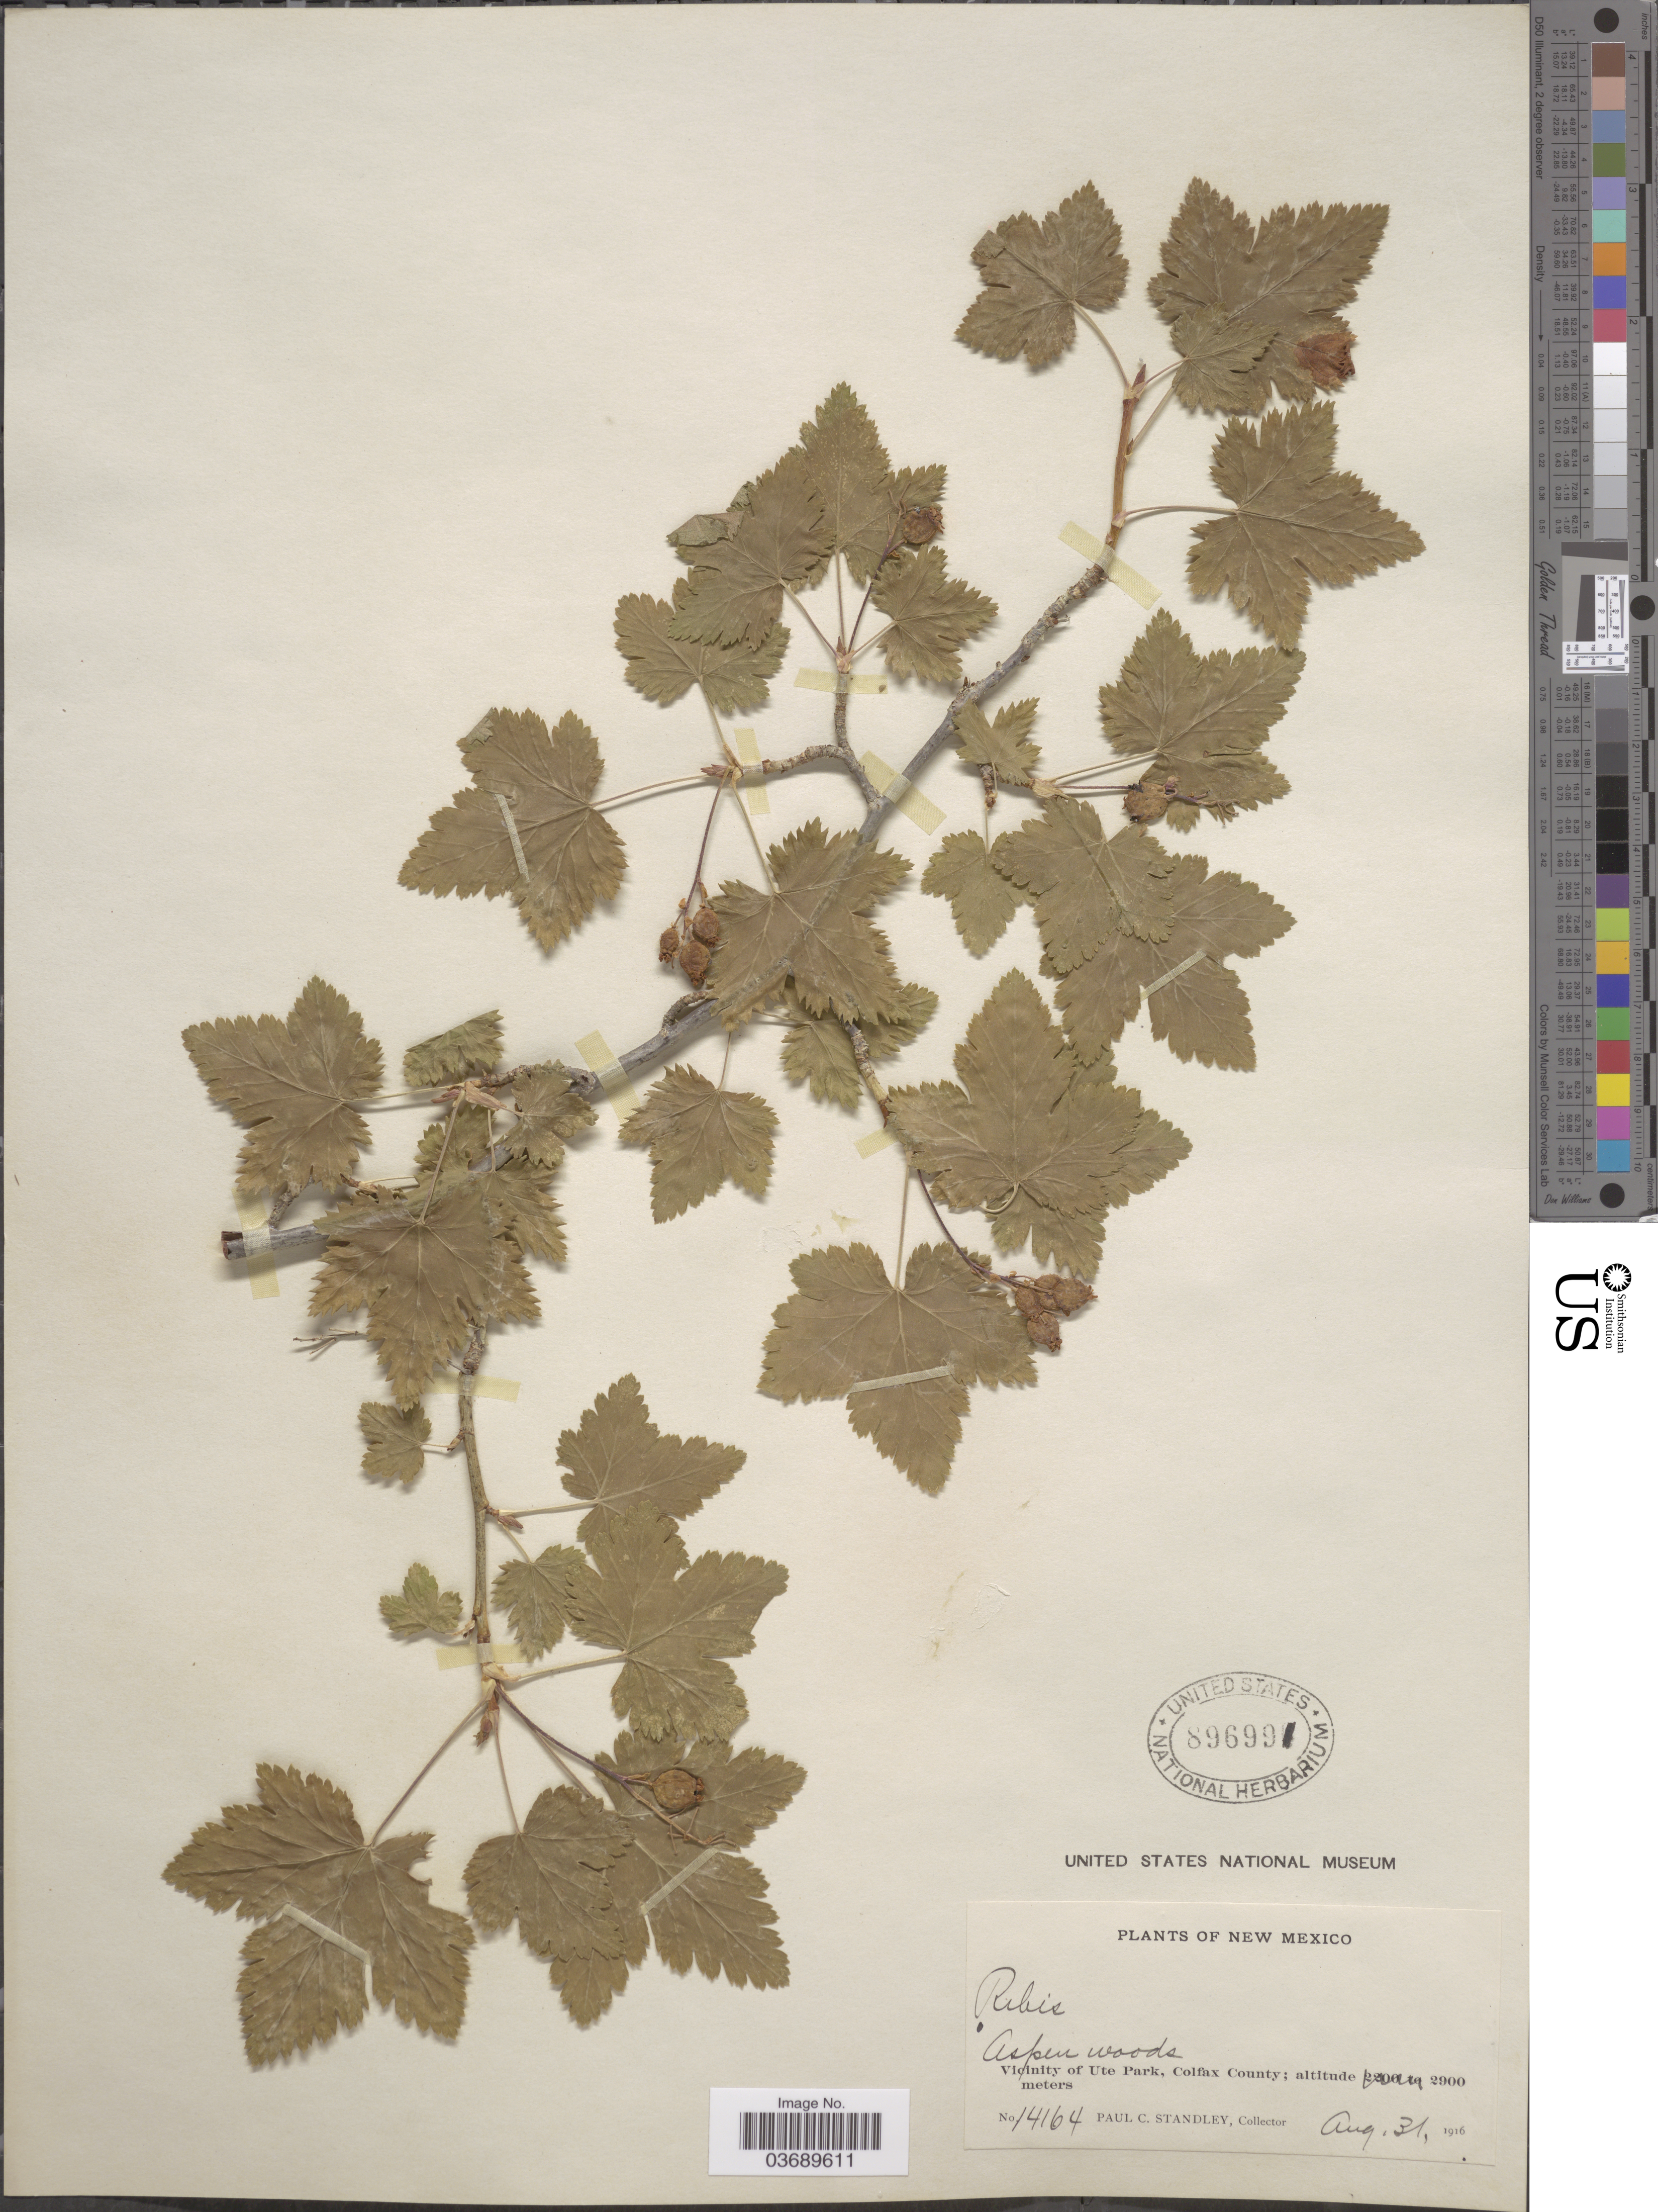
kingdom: Plantae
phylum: Tracheophyta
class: Magnoliopsida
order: Saxifragales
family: Grossulariaceae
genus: Ribes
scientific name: Ribes sp.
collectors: P. C. Standley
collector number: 14164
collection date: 1916-08-31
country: United States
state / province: New Mexico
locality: Aspen woods. Vicinity of Ute Park, Colfax County.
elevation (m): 2900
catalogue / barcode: US 896991